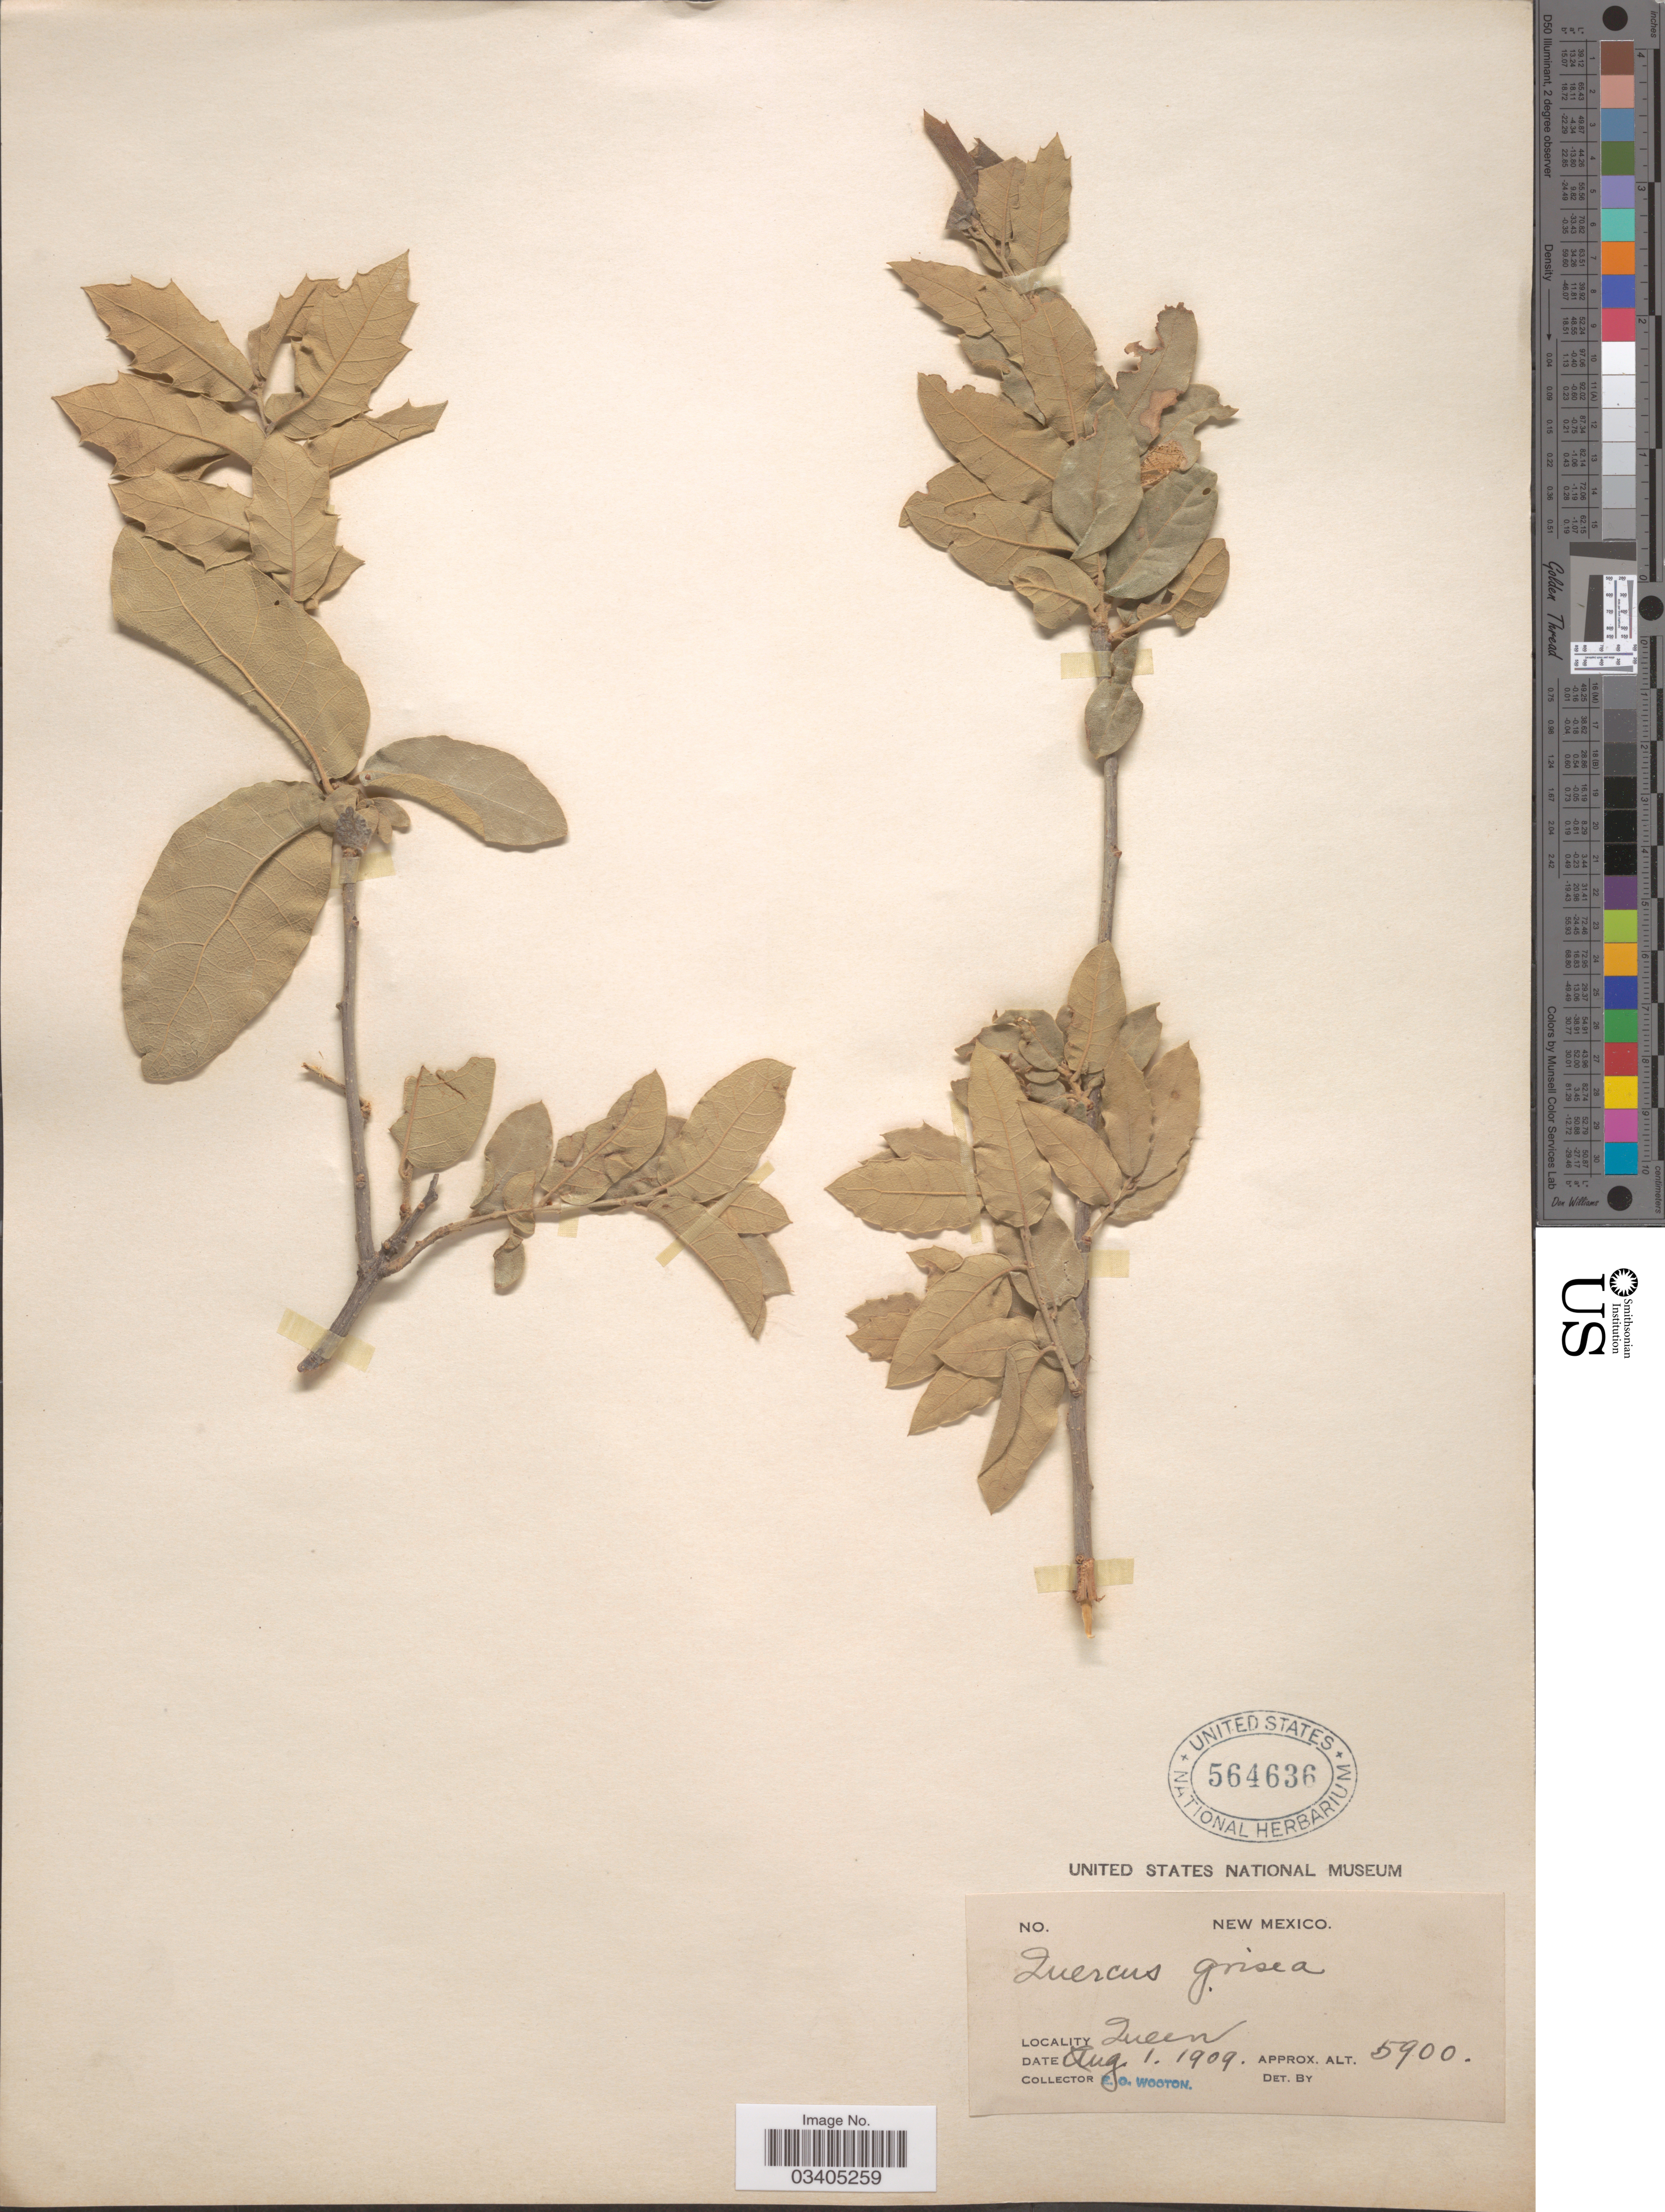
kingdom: Plantae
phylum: Tracheophyta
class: Magnoliopsida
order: Fagales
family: Fagaceae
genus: Quercus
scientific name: Quercus grisea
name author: Liebm.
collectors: E. O. Wooton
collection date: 1909-08-01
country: United States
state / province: New Mexico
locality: Queen.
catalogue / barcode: US 564636